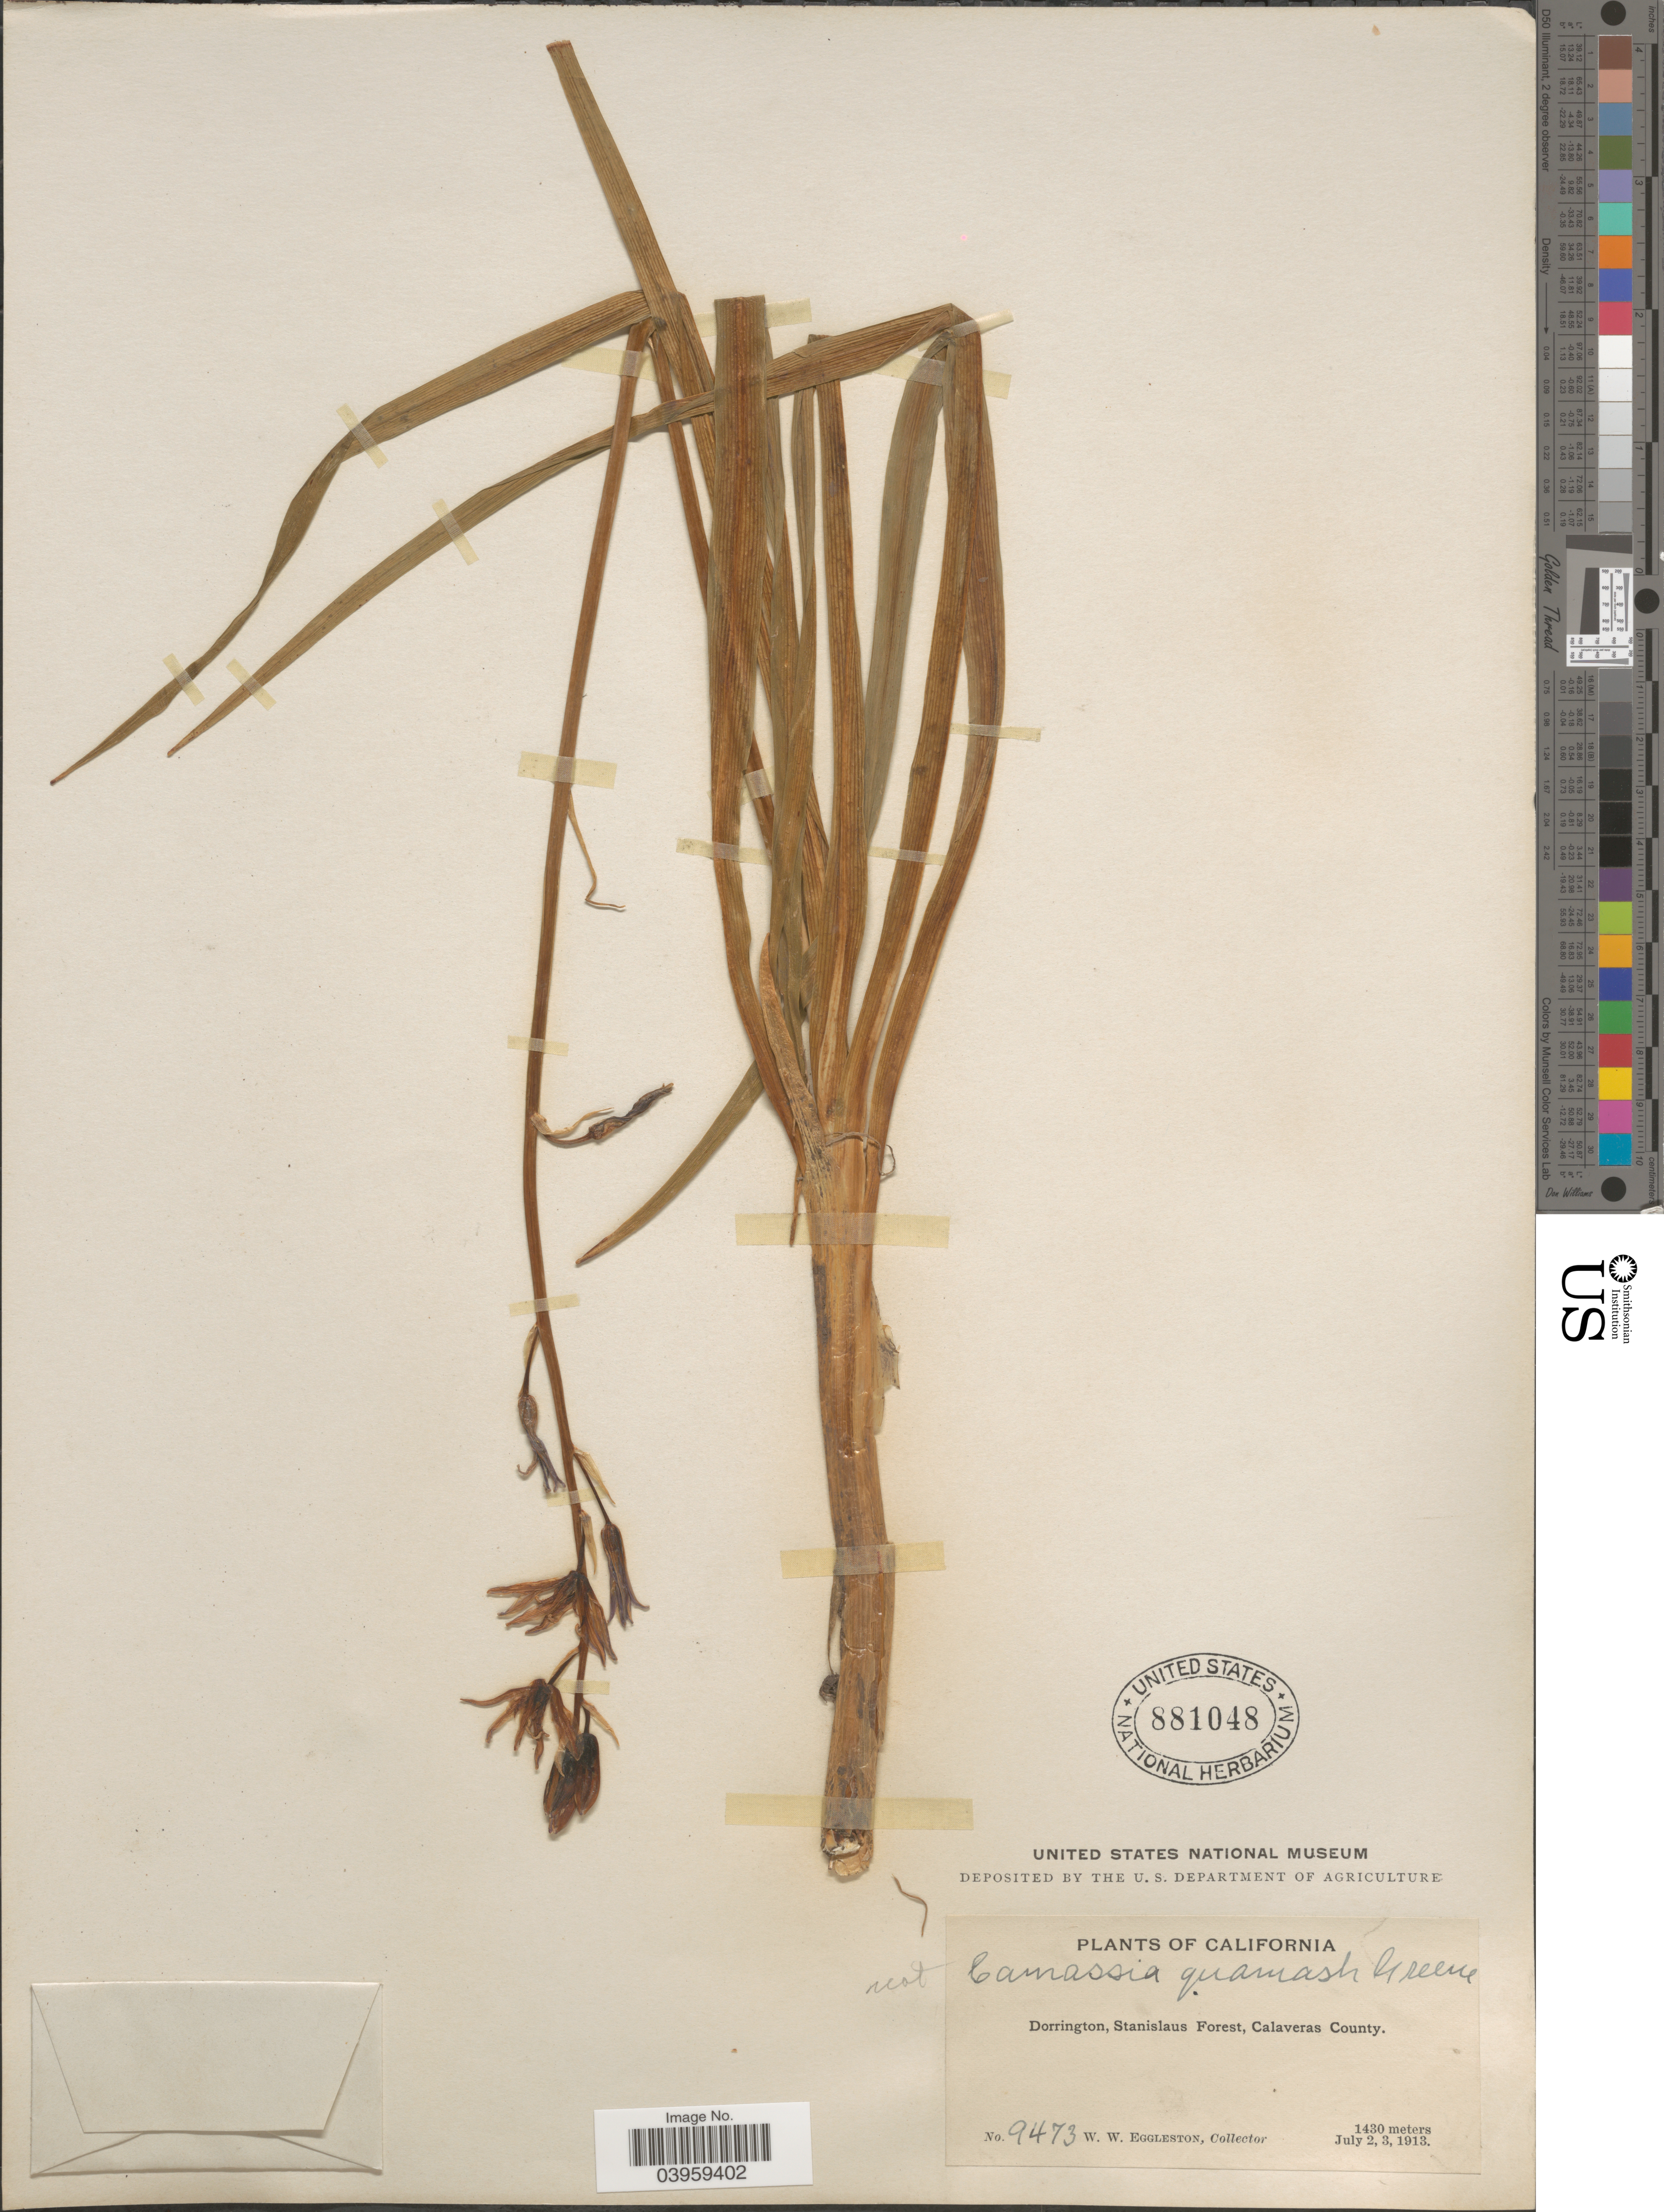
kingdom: Plantae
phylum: Tracheophyta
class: Liliopsida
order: Asparagales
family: Asparagaceae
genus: Camassia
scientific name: Camassia leichtlinii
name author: (Baker) S. Watson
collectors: W. W. Eggleston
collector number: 9473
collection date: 1913-07-02/1913-07-03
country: United States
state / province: California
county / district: Calaveras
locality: Dorrington, Stanislaus Forest, Calaveras County.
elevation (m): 1430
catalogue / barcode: US 881048